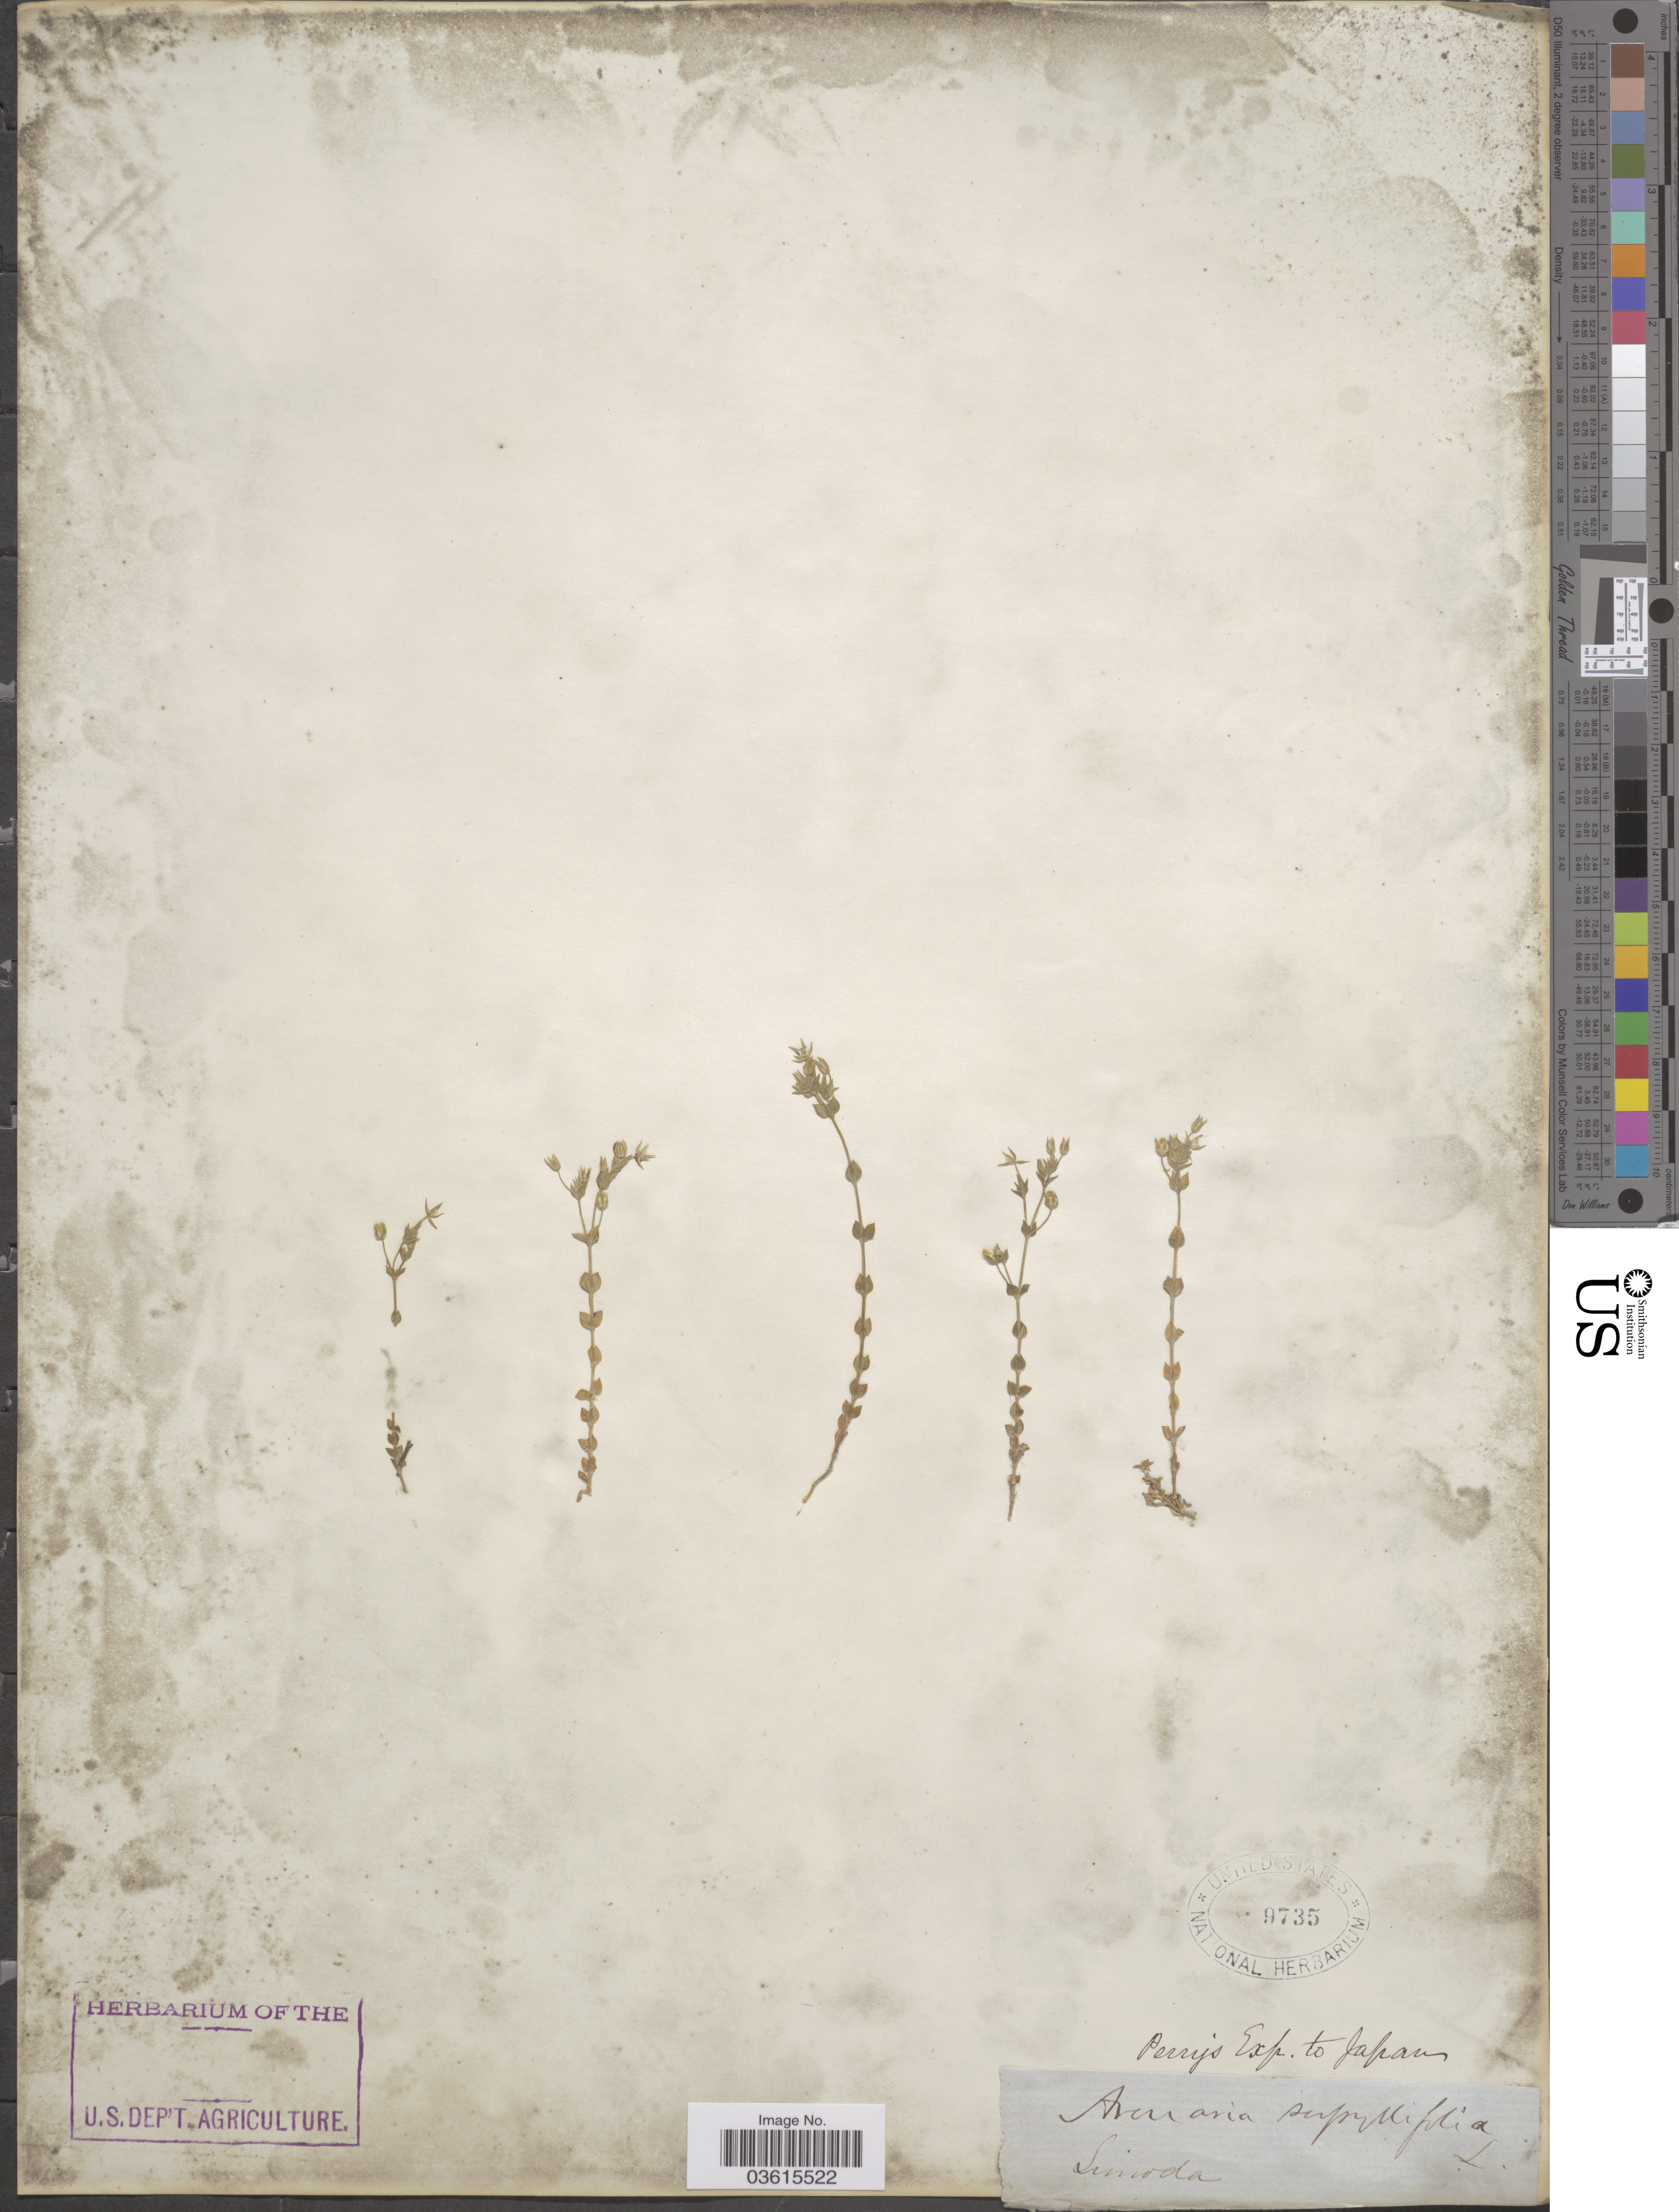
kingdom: Plantae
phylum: Tracheophyta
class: Magnoliopsida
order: Caryophyllales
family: Caryophyllaceae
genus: Arenaria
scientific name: Arenaria serpyllifolia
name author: L.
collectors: Perry Exped.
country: Japan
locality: Simoda.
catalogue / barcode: US 9735